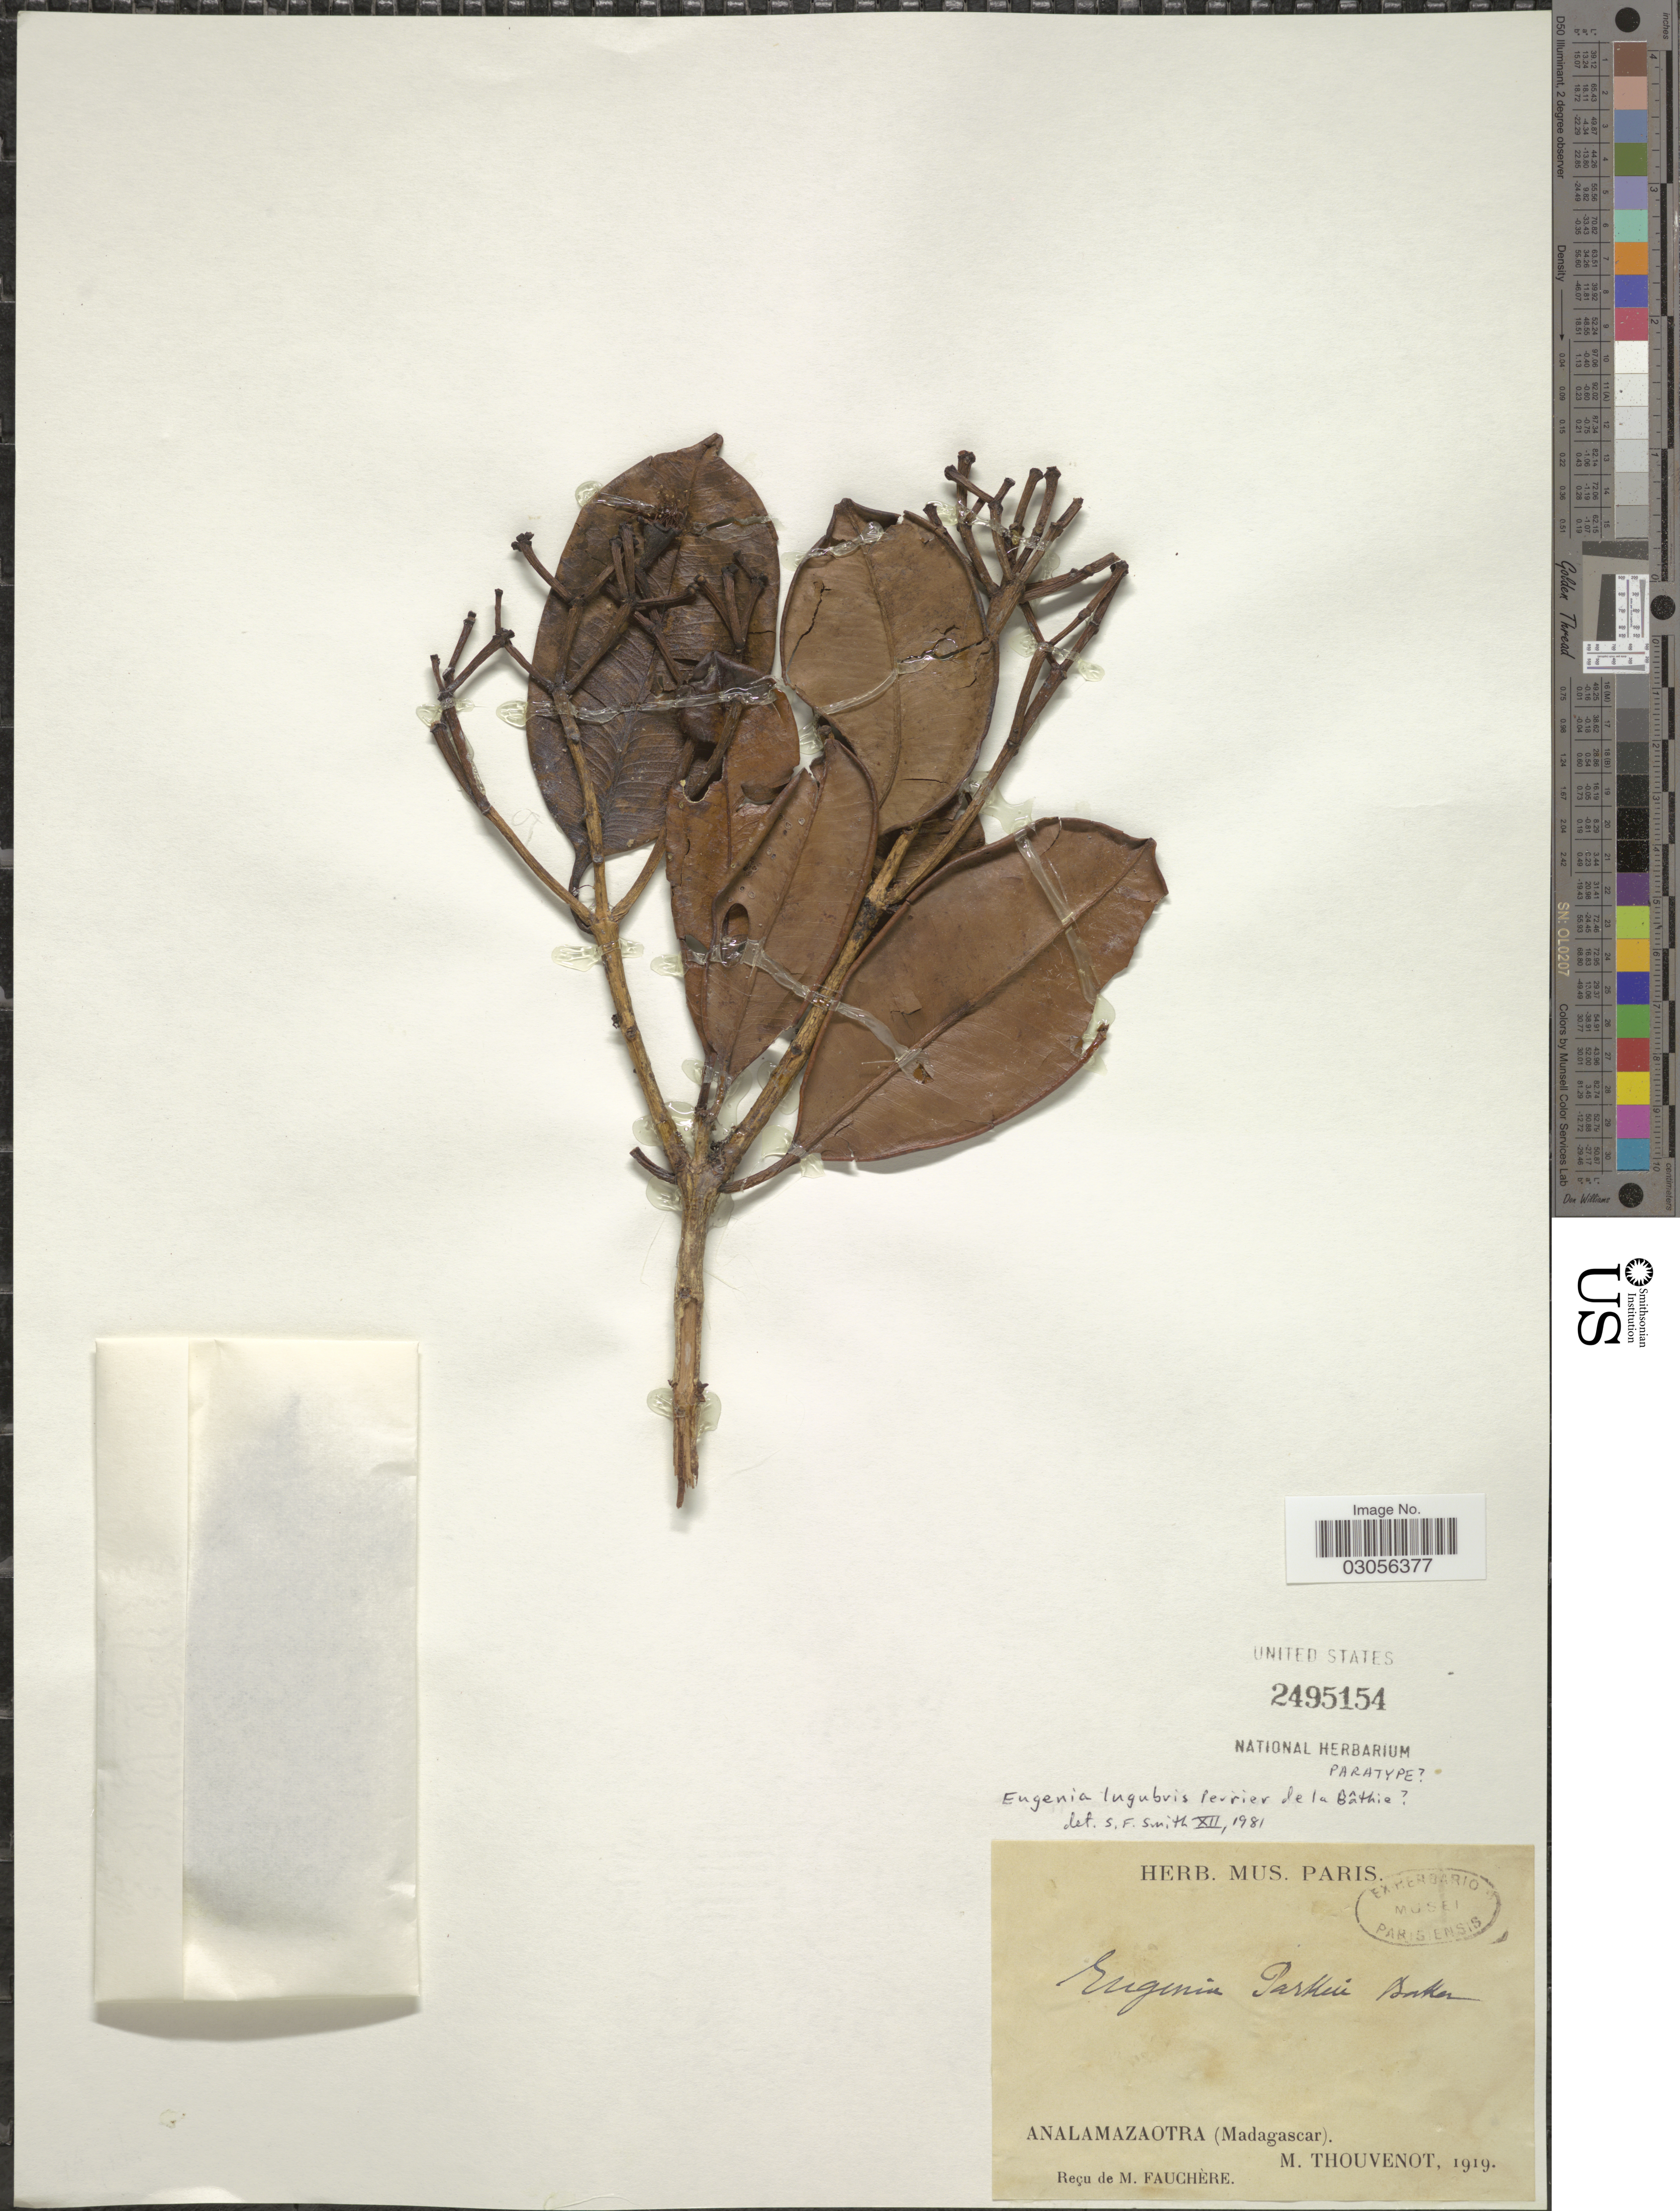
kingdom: Plantae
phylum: Tracheophyta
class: Magnoliopsida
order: Myrtales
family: Myrtaceae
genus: Syzygium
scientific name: Syzygium lugubre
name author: (H. Perrier) Labat & G.E. Schatz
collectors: M. Thouvenot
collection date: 1919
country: Madagascar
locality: Analamazaotra.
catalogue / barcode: US 2495154